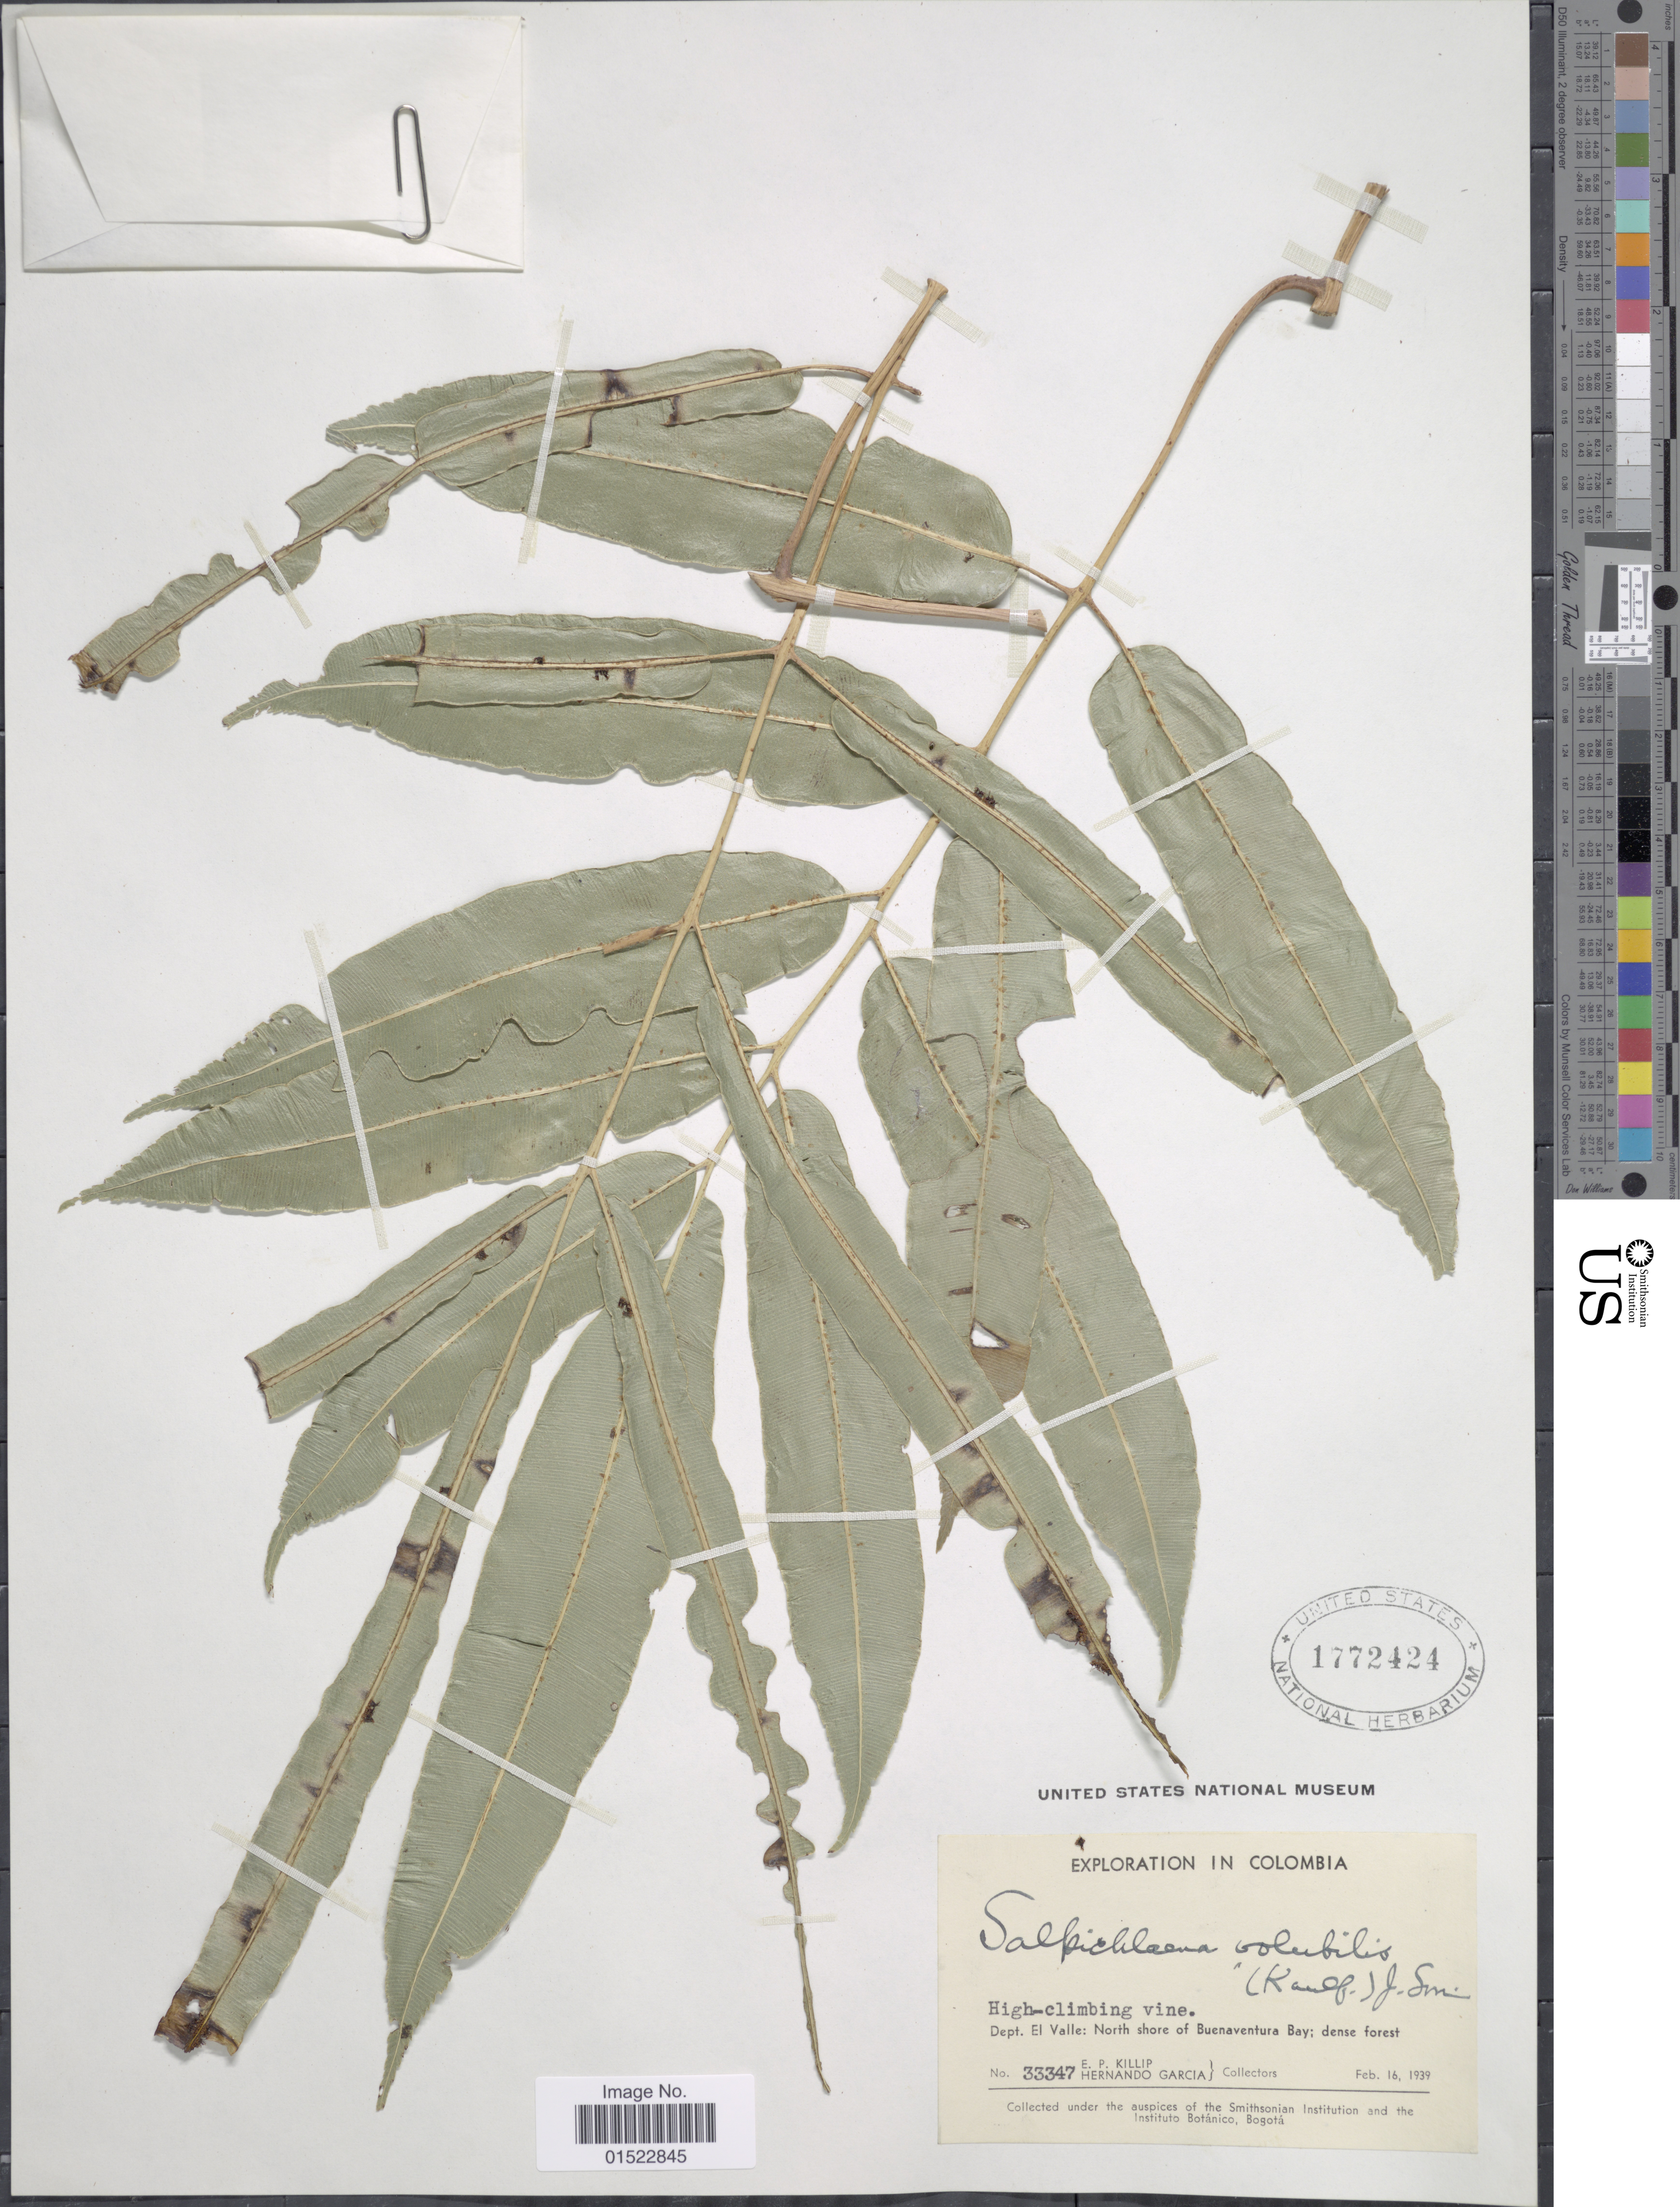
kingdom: Plantae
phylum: Tracheophyta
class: Polypodiopsida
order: Polypodiales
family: Blechnaceae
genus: Salpichlaena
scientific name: Salpichlaena volubilis subsp. volubilis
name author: (Kaulf.) J. Sm.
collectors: E. P. Killip & H. Garcia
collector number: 33347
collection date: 1939-02-16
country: Colombia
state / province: Valle del Cauca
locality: Dept. El Valle: North shore of Buenaventura Bay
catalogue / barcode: US 1772424